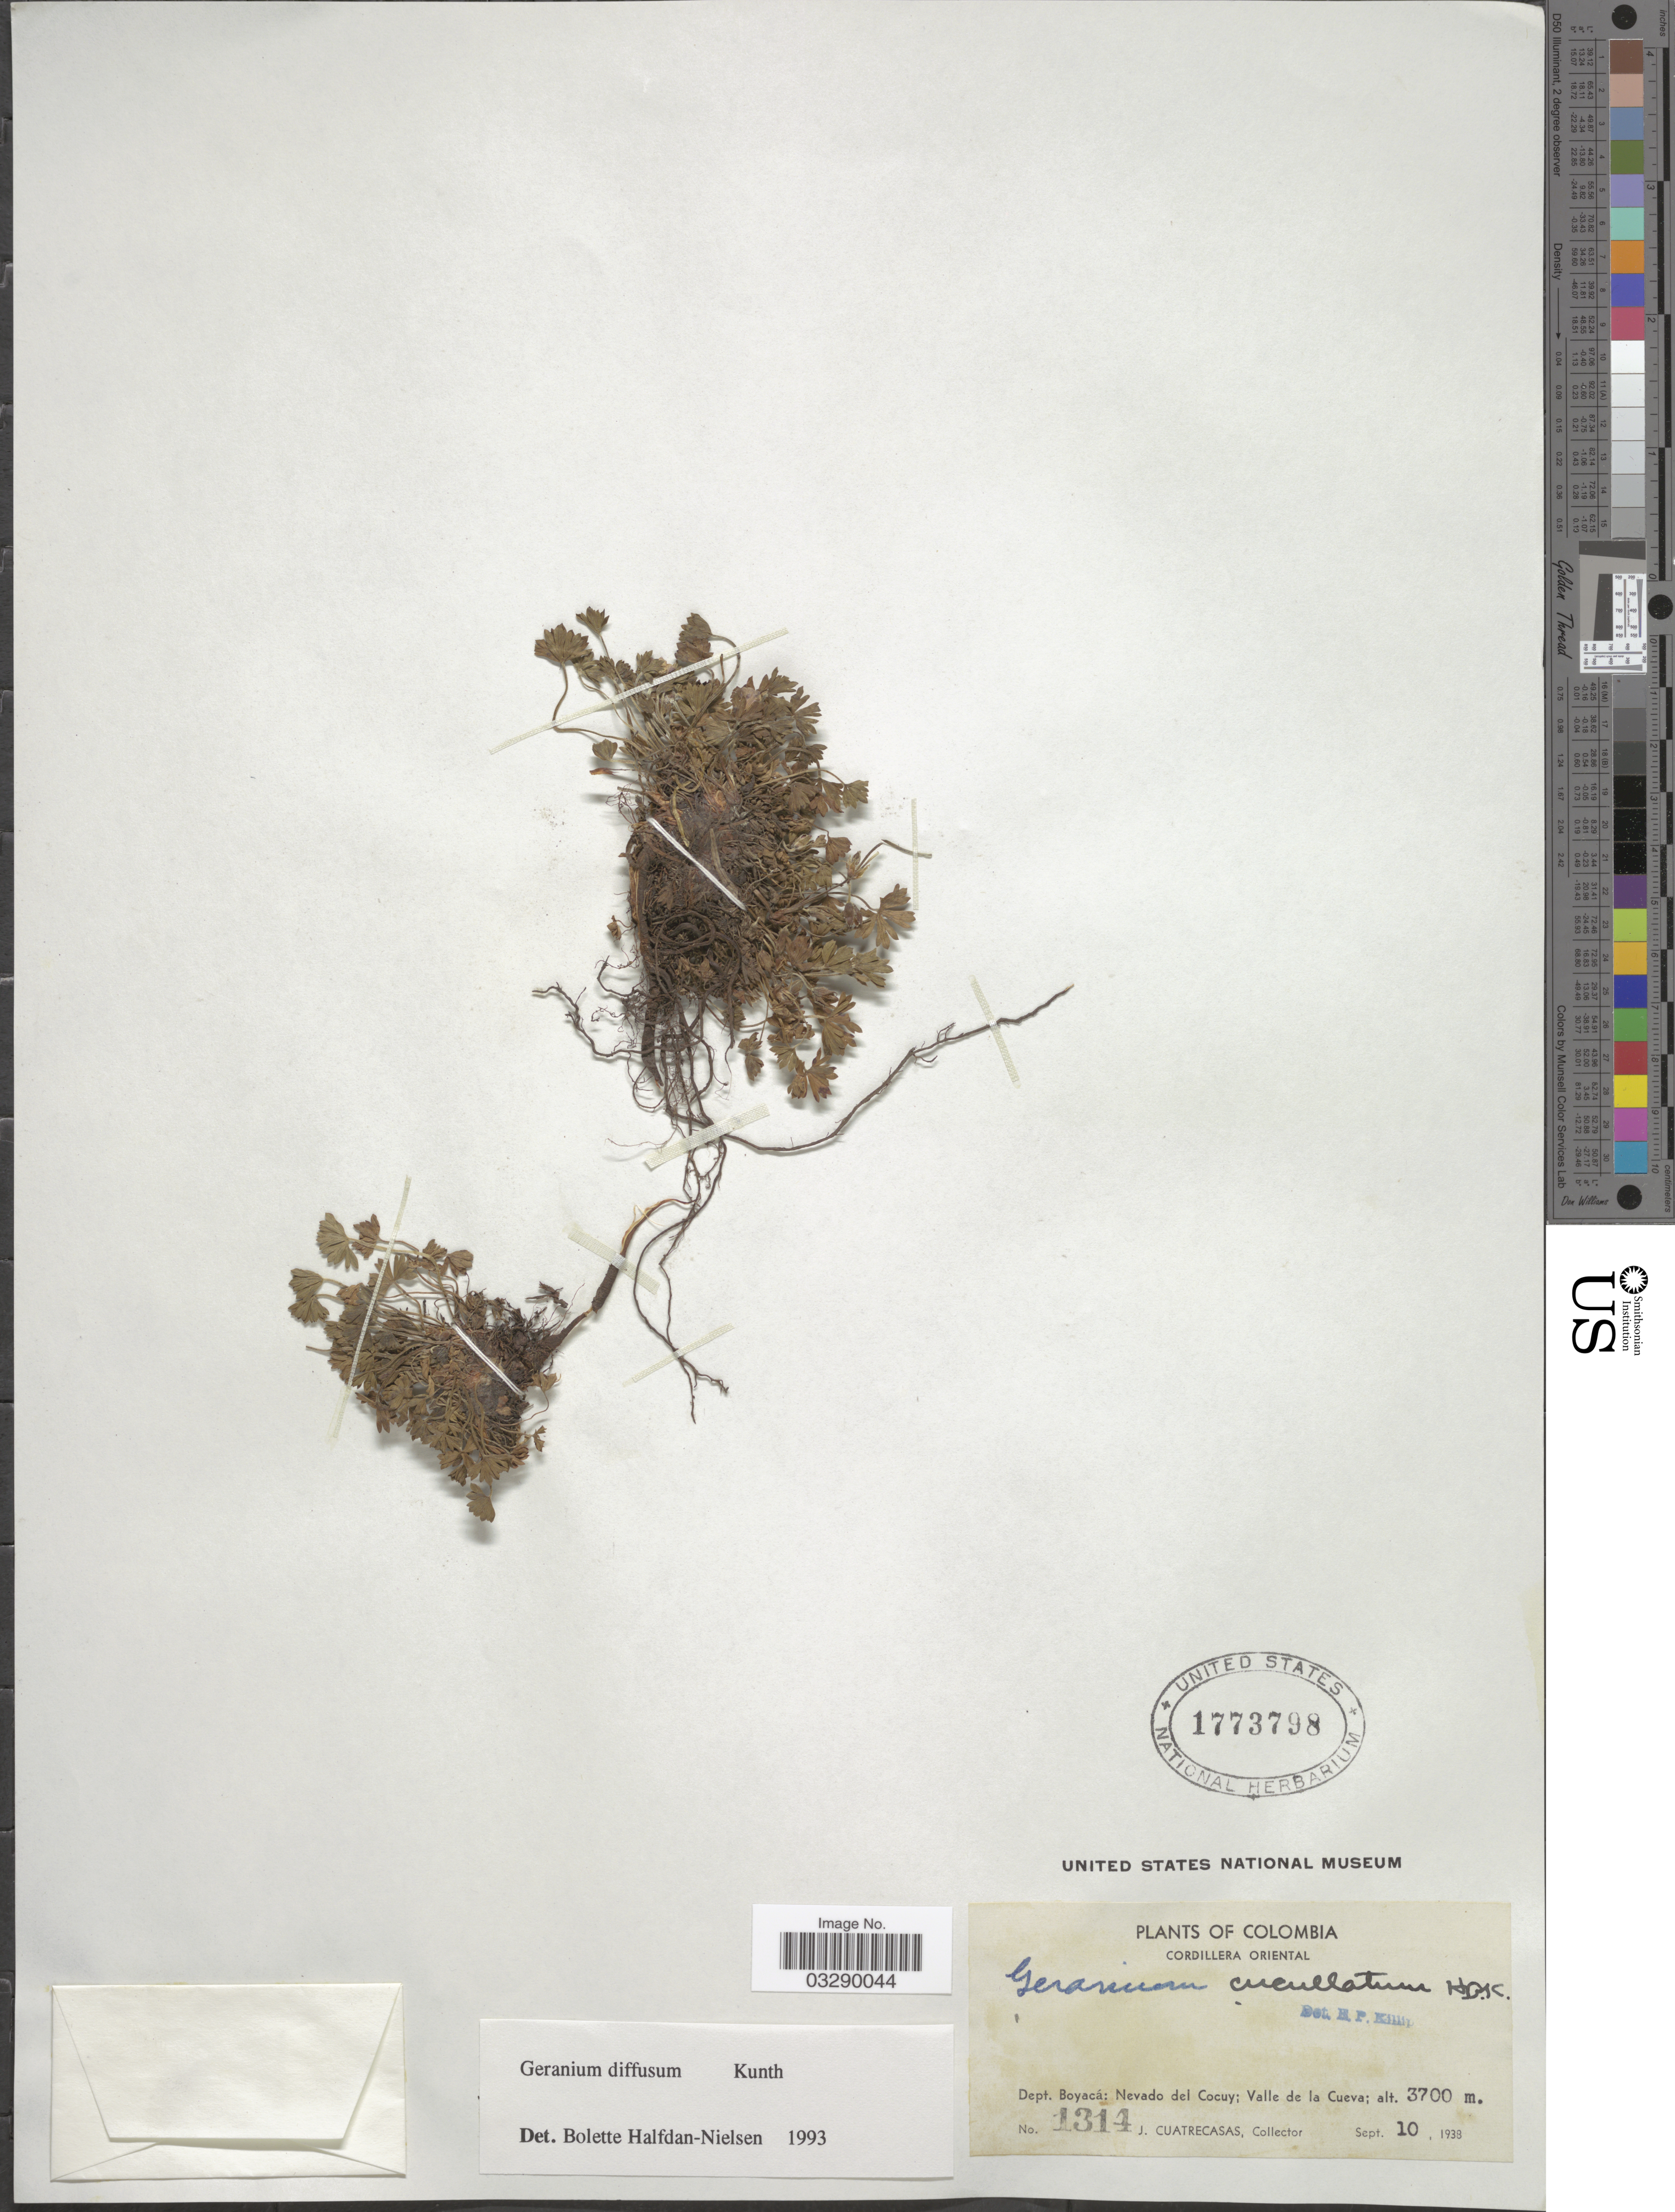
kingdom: Plantae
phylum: Tracheophyta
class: Magnoliopsida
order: Geraniales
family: Geraniaceae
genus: Geranium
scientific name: Geranium diffusum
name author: Kunth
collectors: J. Cuatrecasas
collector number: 1314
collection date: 1938-09-10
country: Colombia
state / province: Boyacá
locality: Cordillera Oriental. Dept. Boyacá: Nevado del Cocuy; Valle de la Cueva.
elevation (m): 3700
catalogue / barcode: US 1773798